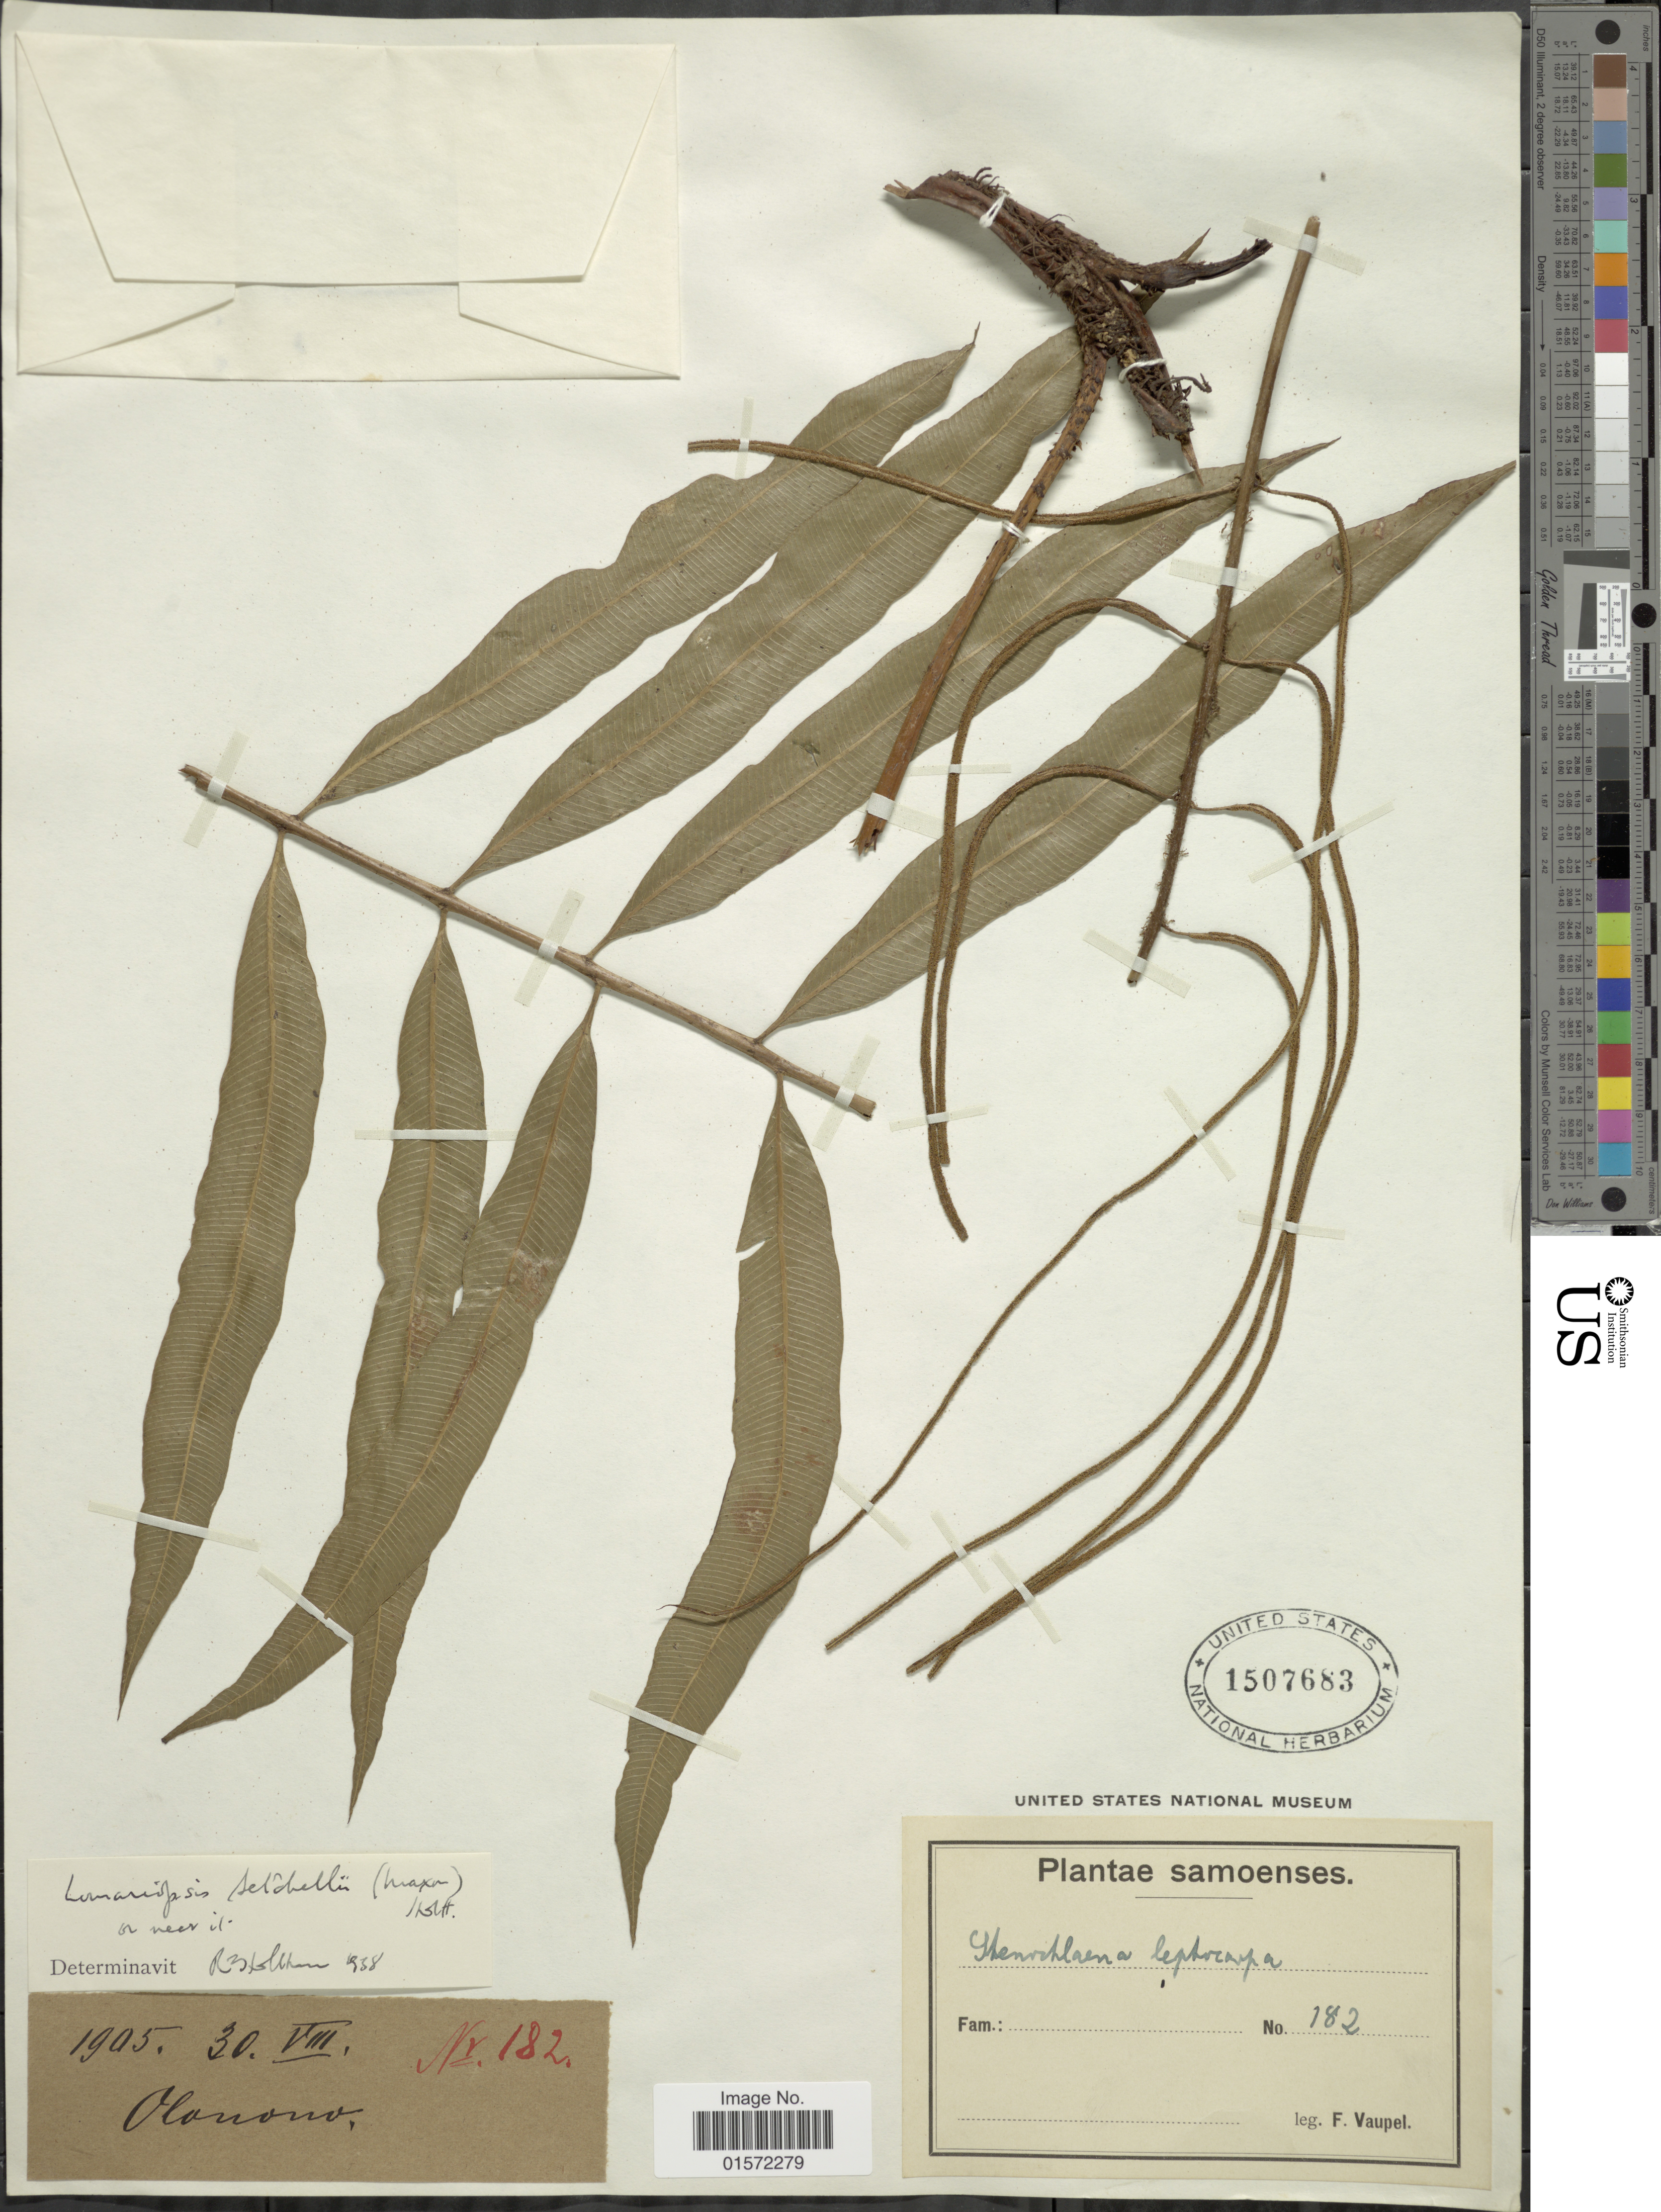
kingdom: Plantae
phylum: Tracheophyta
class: Polypodiopsida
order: Polypodiales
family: Lomariopsidaceae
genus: Lomariopsis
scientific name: Lomariopsis setchellii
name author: (Maxon)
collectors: F. Vaupel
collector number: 182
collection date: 1905-08-30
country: Samoa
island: Savaii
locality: Olonono, Samoenses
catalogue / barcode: US 1507683